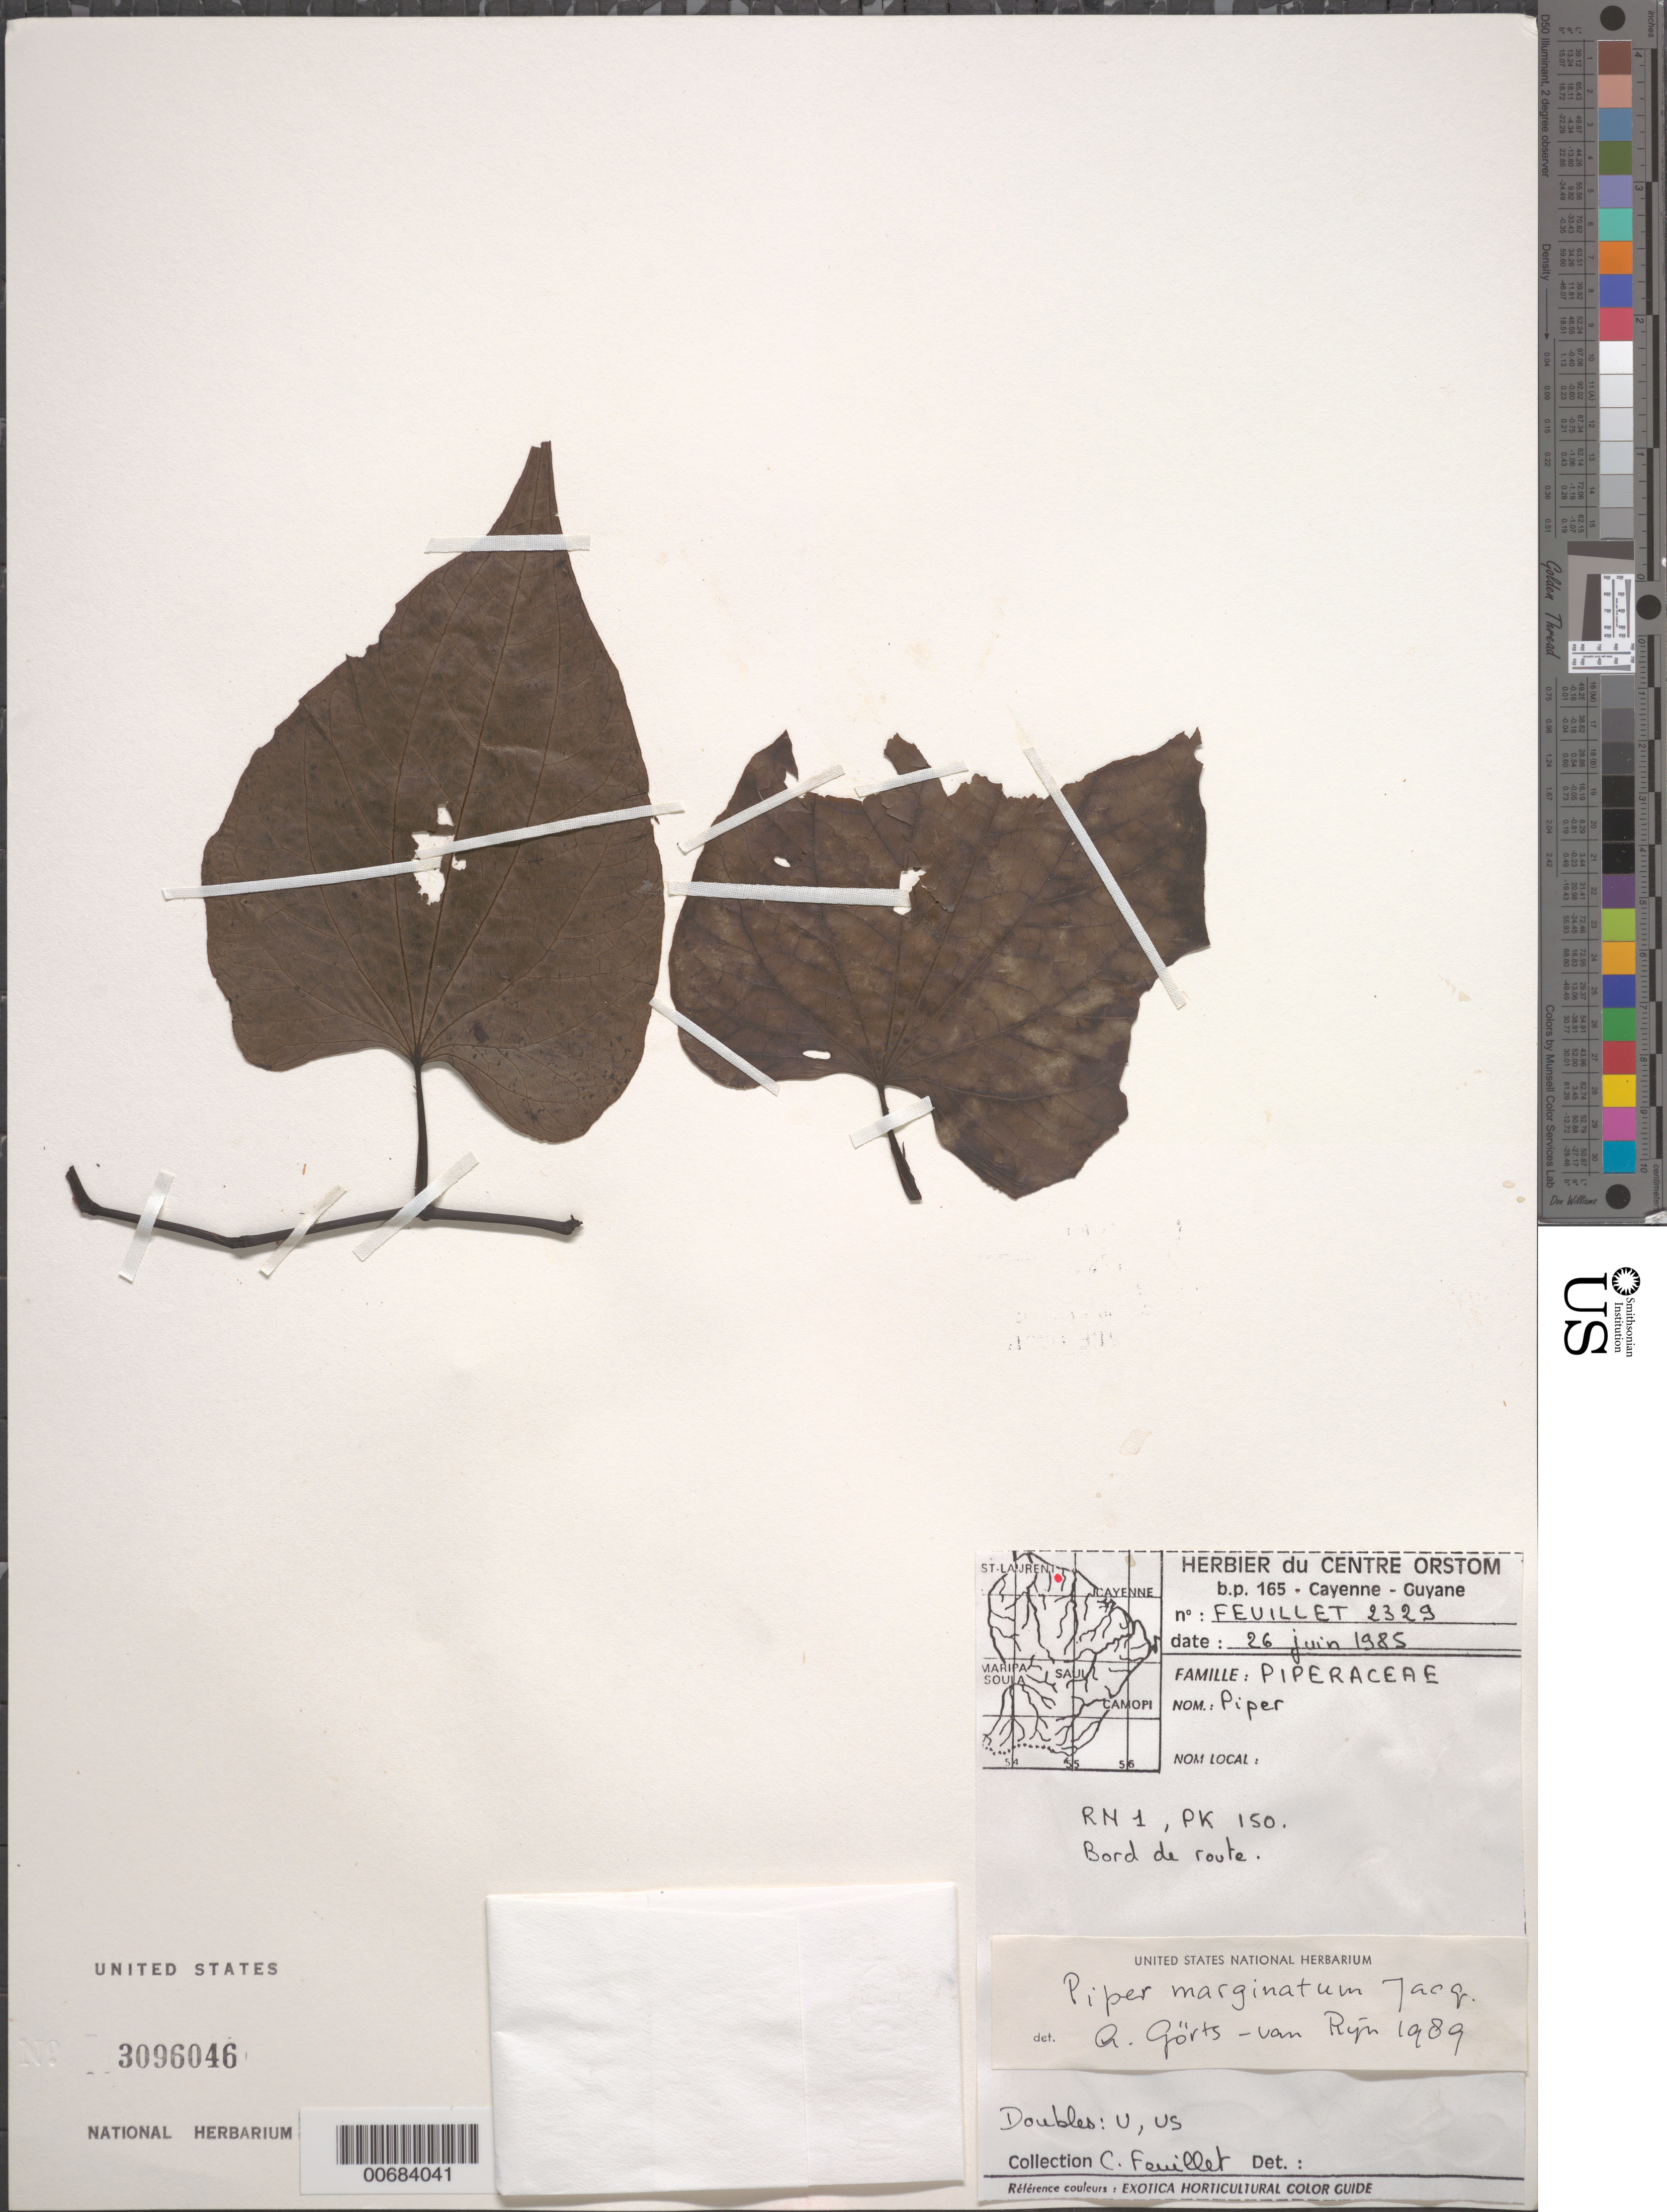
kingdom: Plantae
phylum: Tracheophyta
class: Magnoliopsida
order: Piperales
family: Piperaceae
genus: Piper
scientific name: Piper marginatum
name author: Jacq.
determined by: Görts-van Rijn, A. R. A.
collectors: C. Feuillet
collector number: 2329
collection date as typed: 26-Jun-85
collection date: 1985-06-26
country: French Guiana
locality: RN 1, pk 150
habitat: Roadside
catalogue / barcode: US 3096046